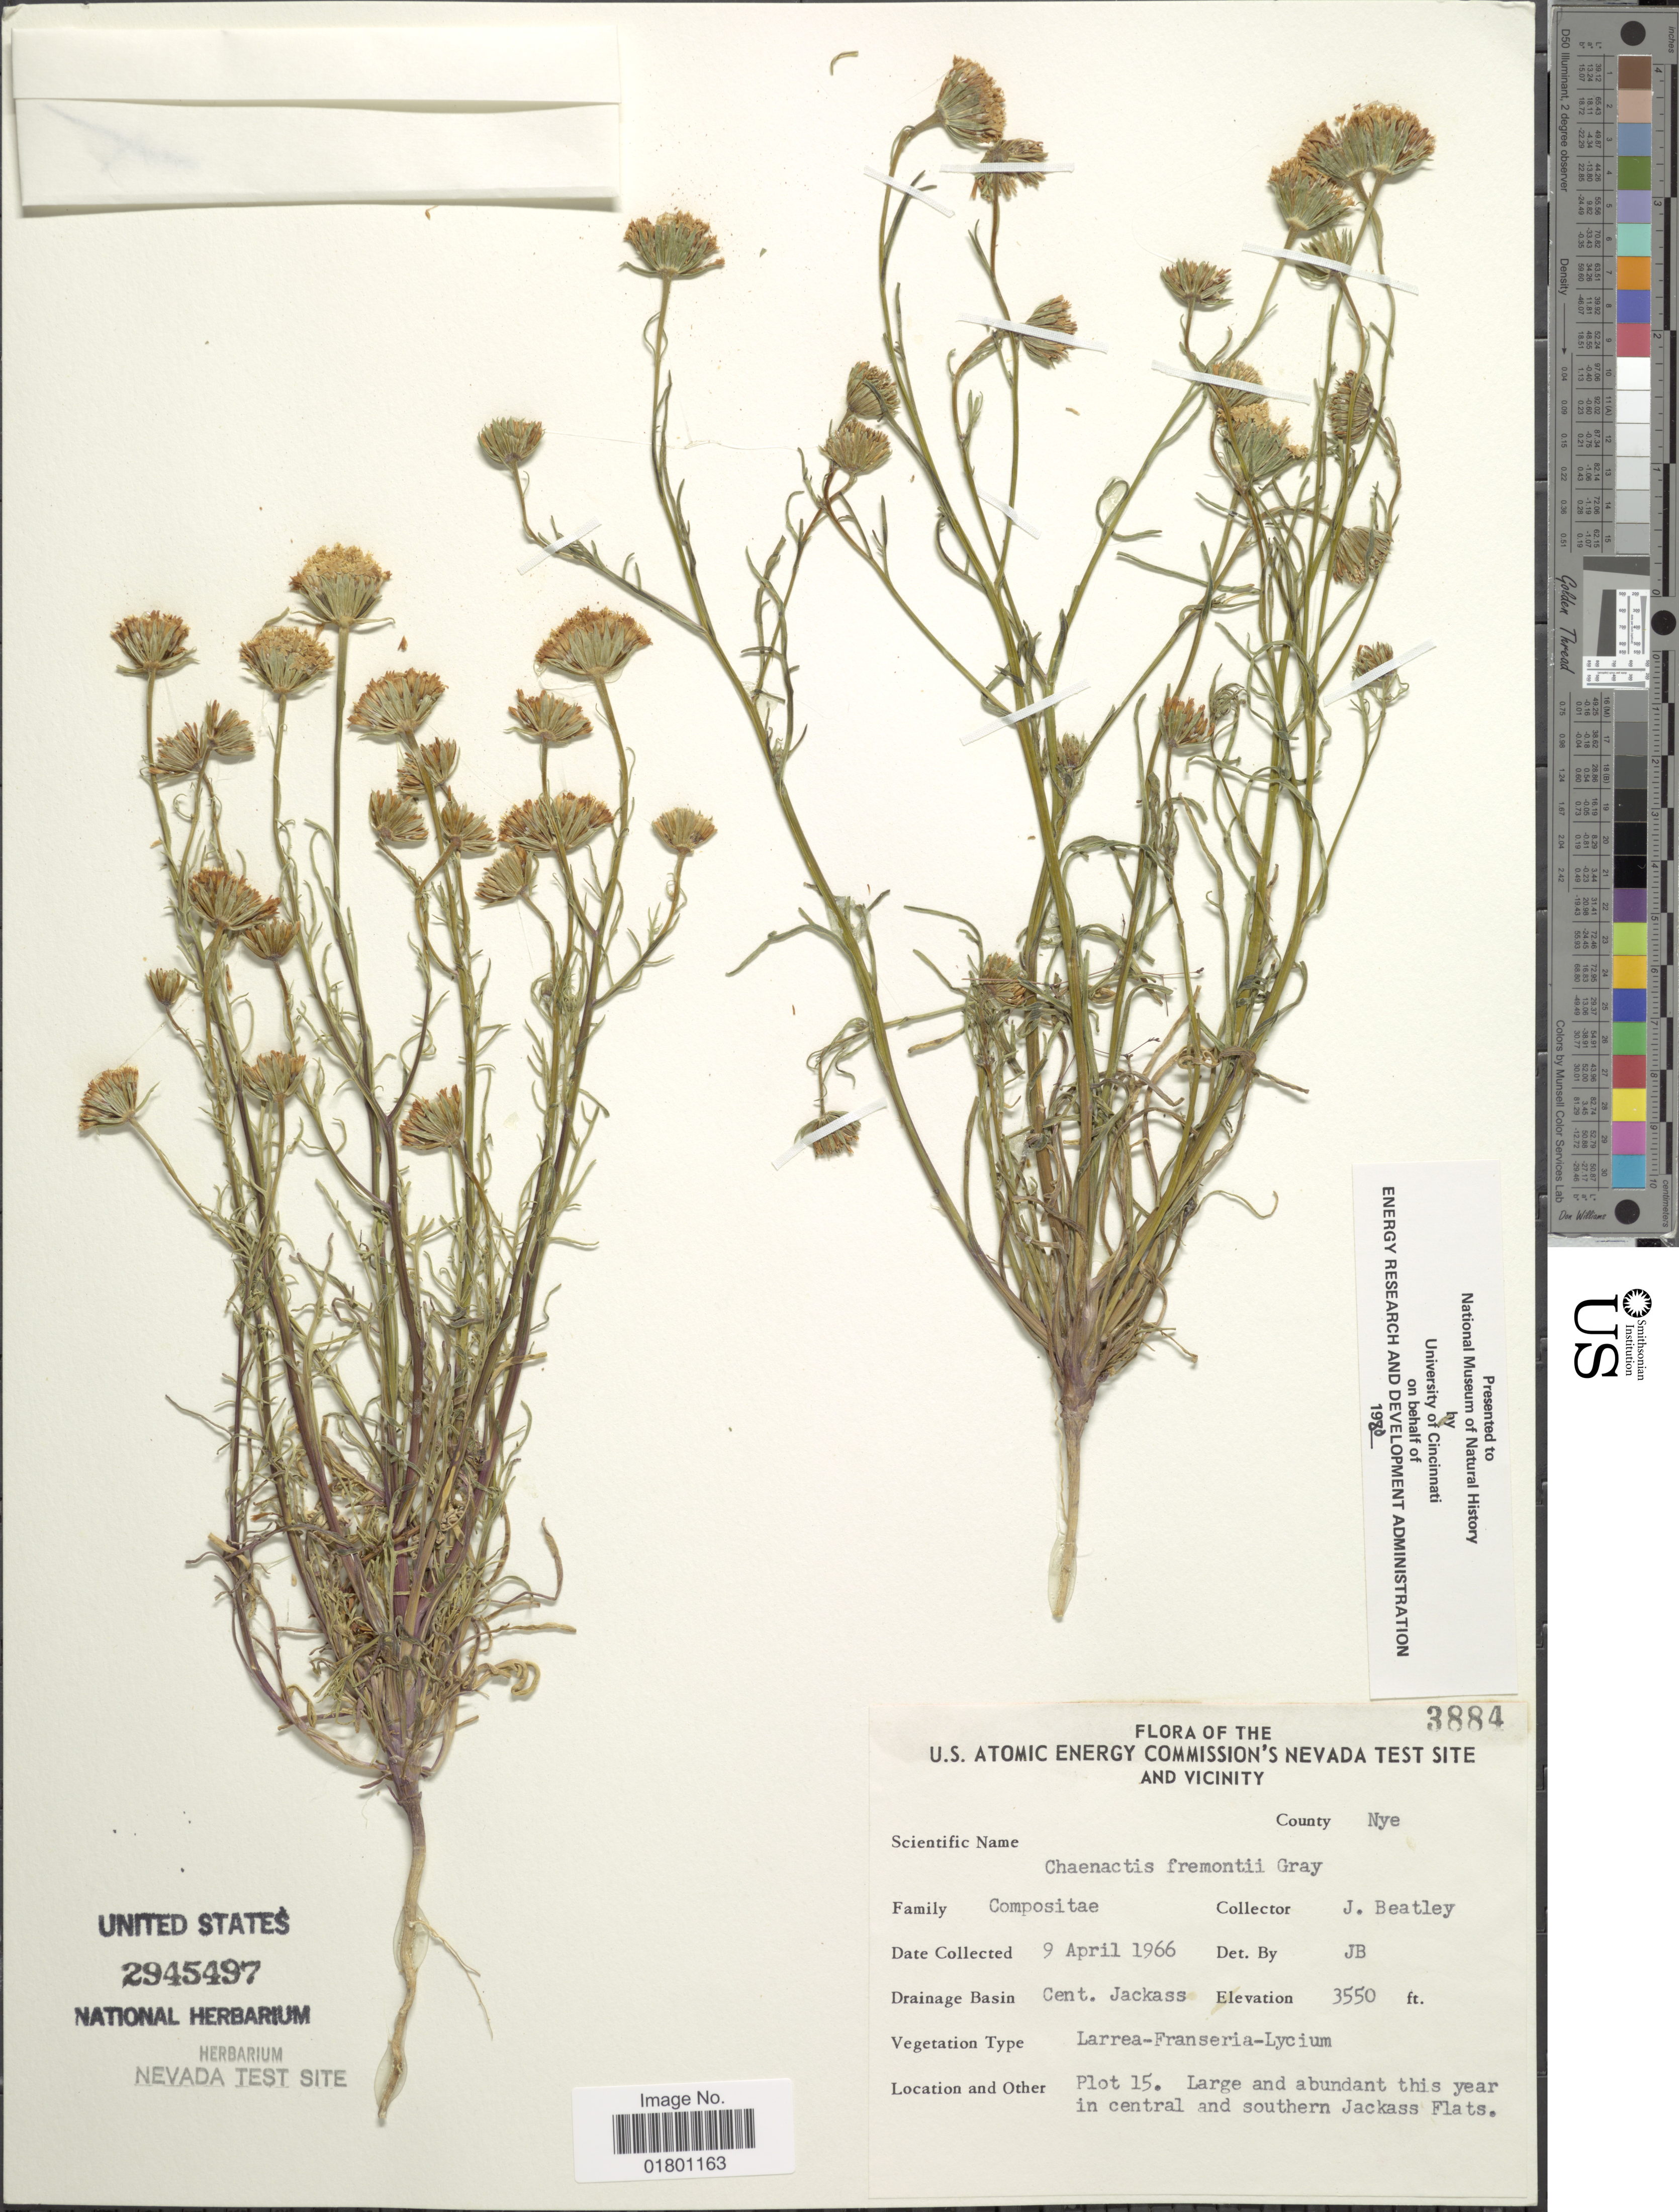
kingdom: Plantae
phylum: Tracheophyta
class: Magnoliopsida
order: Asterales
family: Asteraceae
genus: Chaenactis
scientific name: Chaenactis fremontii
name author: A. Gray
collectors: J. C. Beatley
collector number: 3884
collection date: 1966-04-09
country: United States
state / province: Nevada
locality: U.S. Atomic Energy Commission's Nevada Test Site and Vicinity, County Nye, Cent. Jackass, Plot 15. Large and abundant this year in central and southern Jackass Flats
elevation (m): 1082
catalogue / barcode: US 2945497